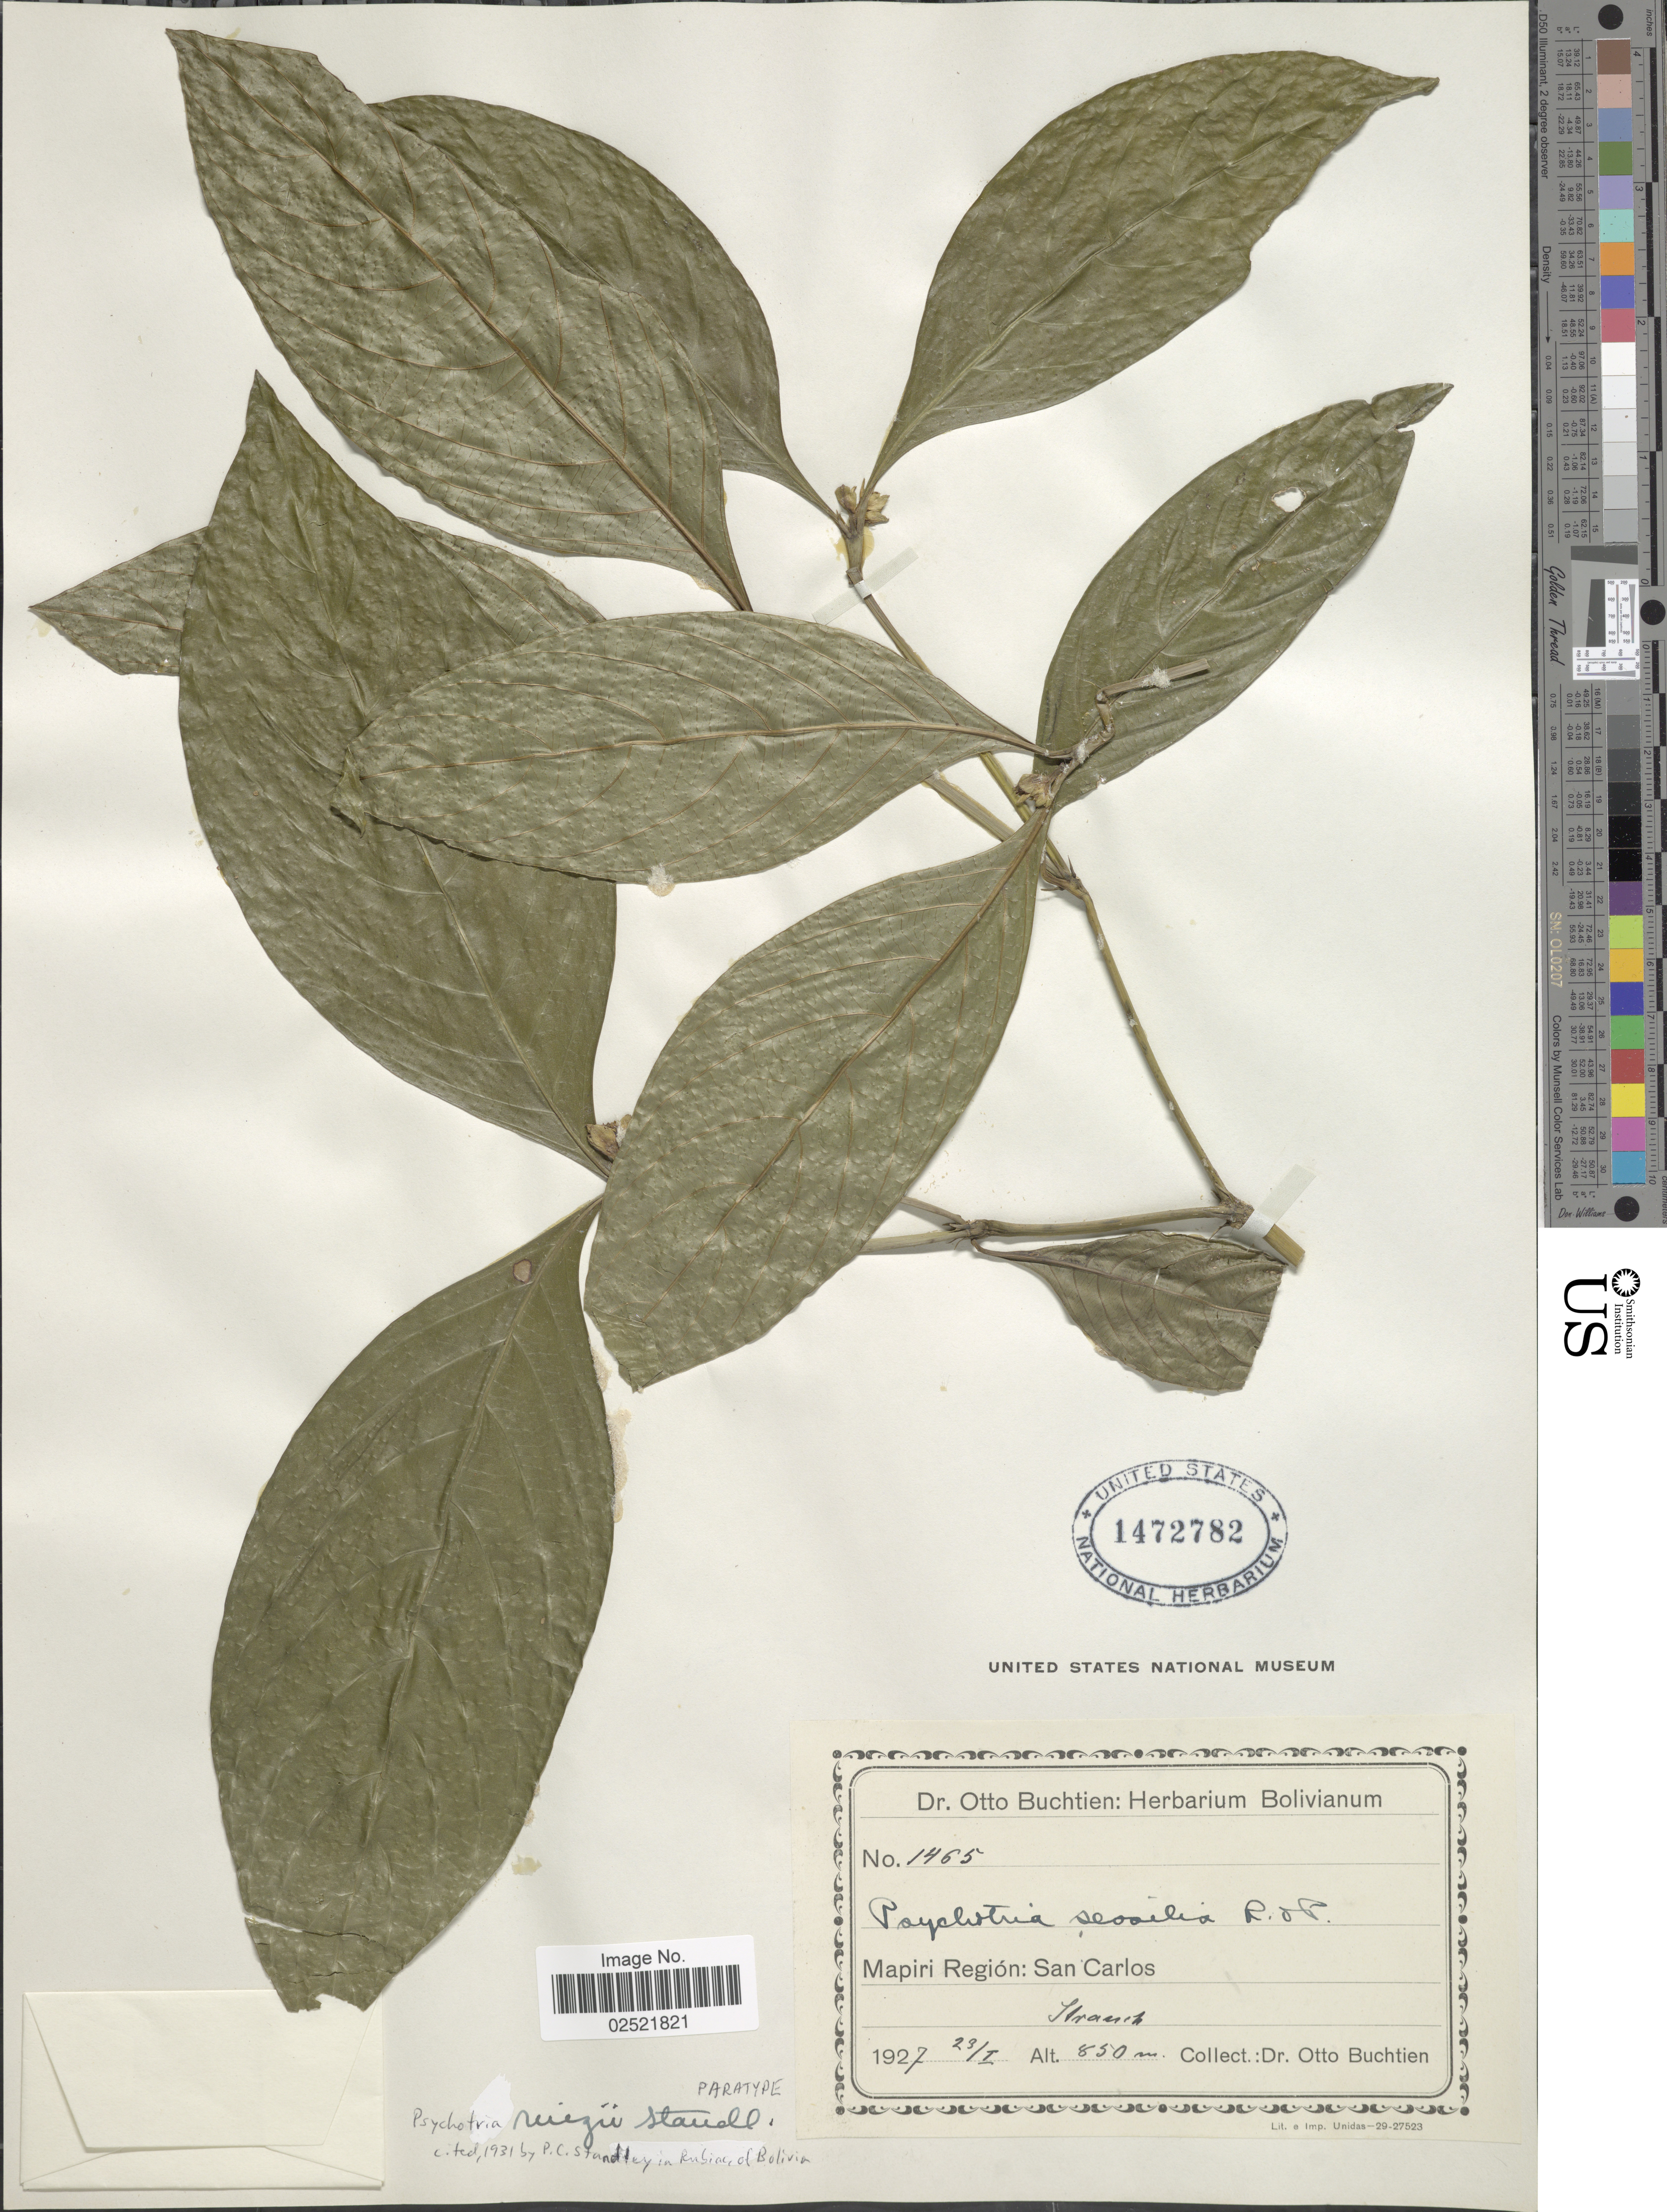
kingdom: Plantae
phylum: Tracheophyta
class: Magnoliopsida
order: Gentianales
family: Rubiaceae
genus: Psychotria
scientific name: Psychotria ruizii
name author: Standl.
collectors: O. Buchtien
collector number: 1465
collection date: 1927-01-23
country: Bolivia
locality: Mapiri Region, San Carlos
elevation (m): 850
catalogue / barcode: US 1472782